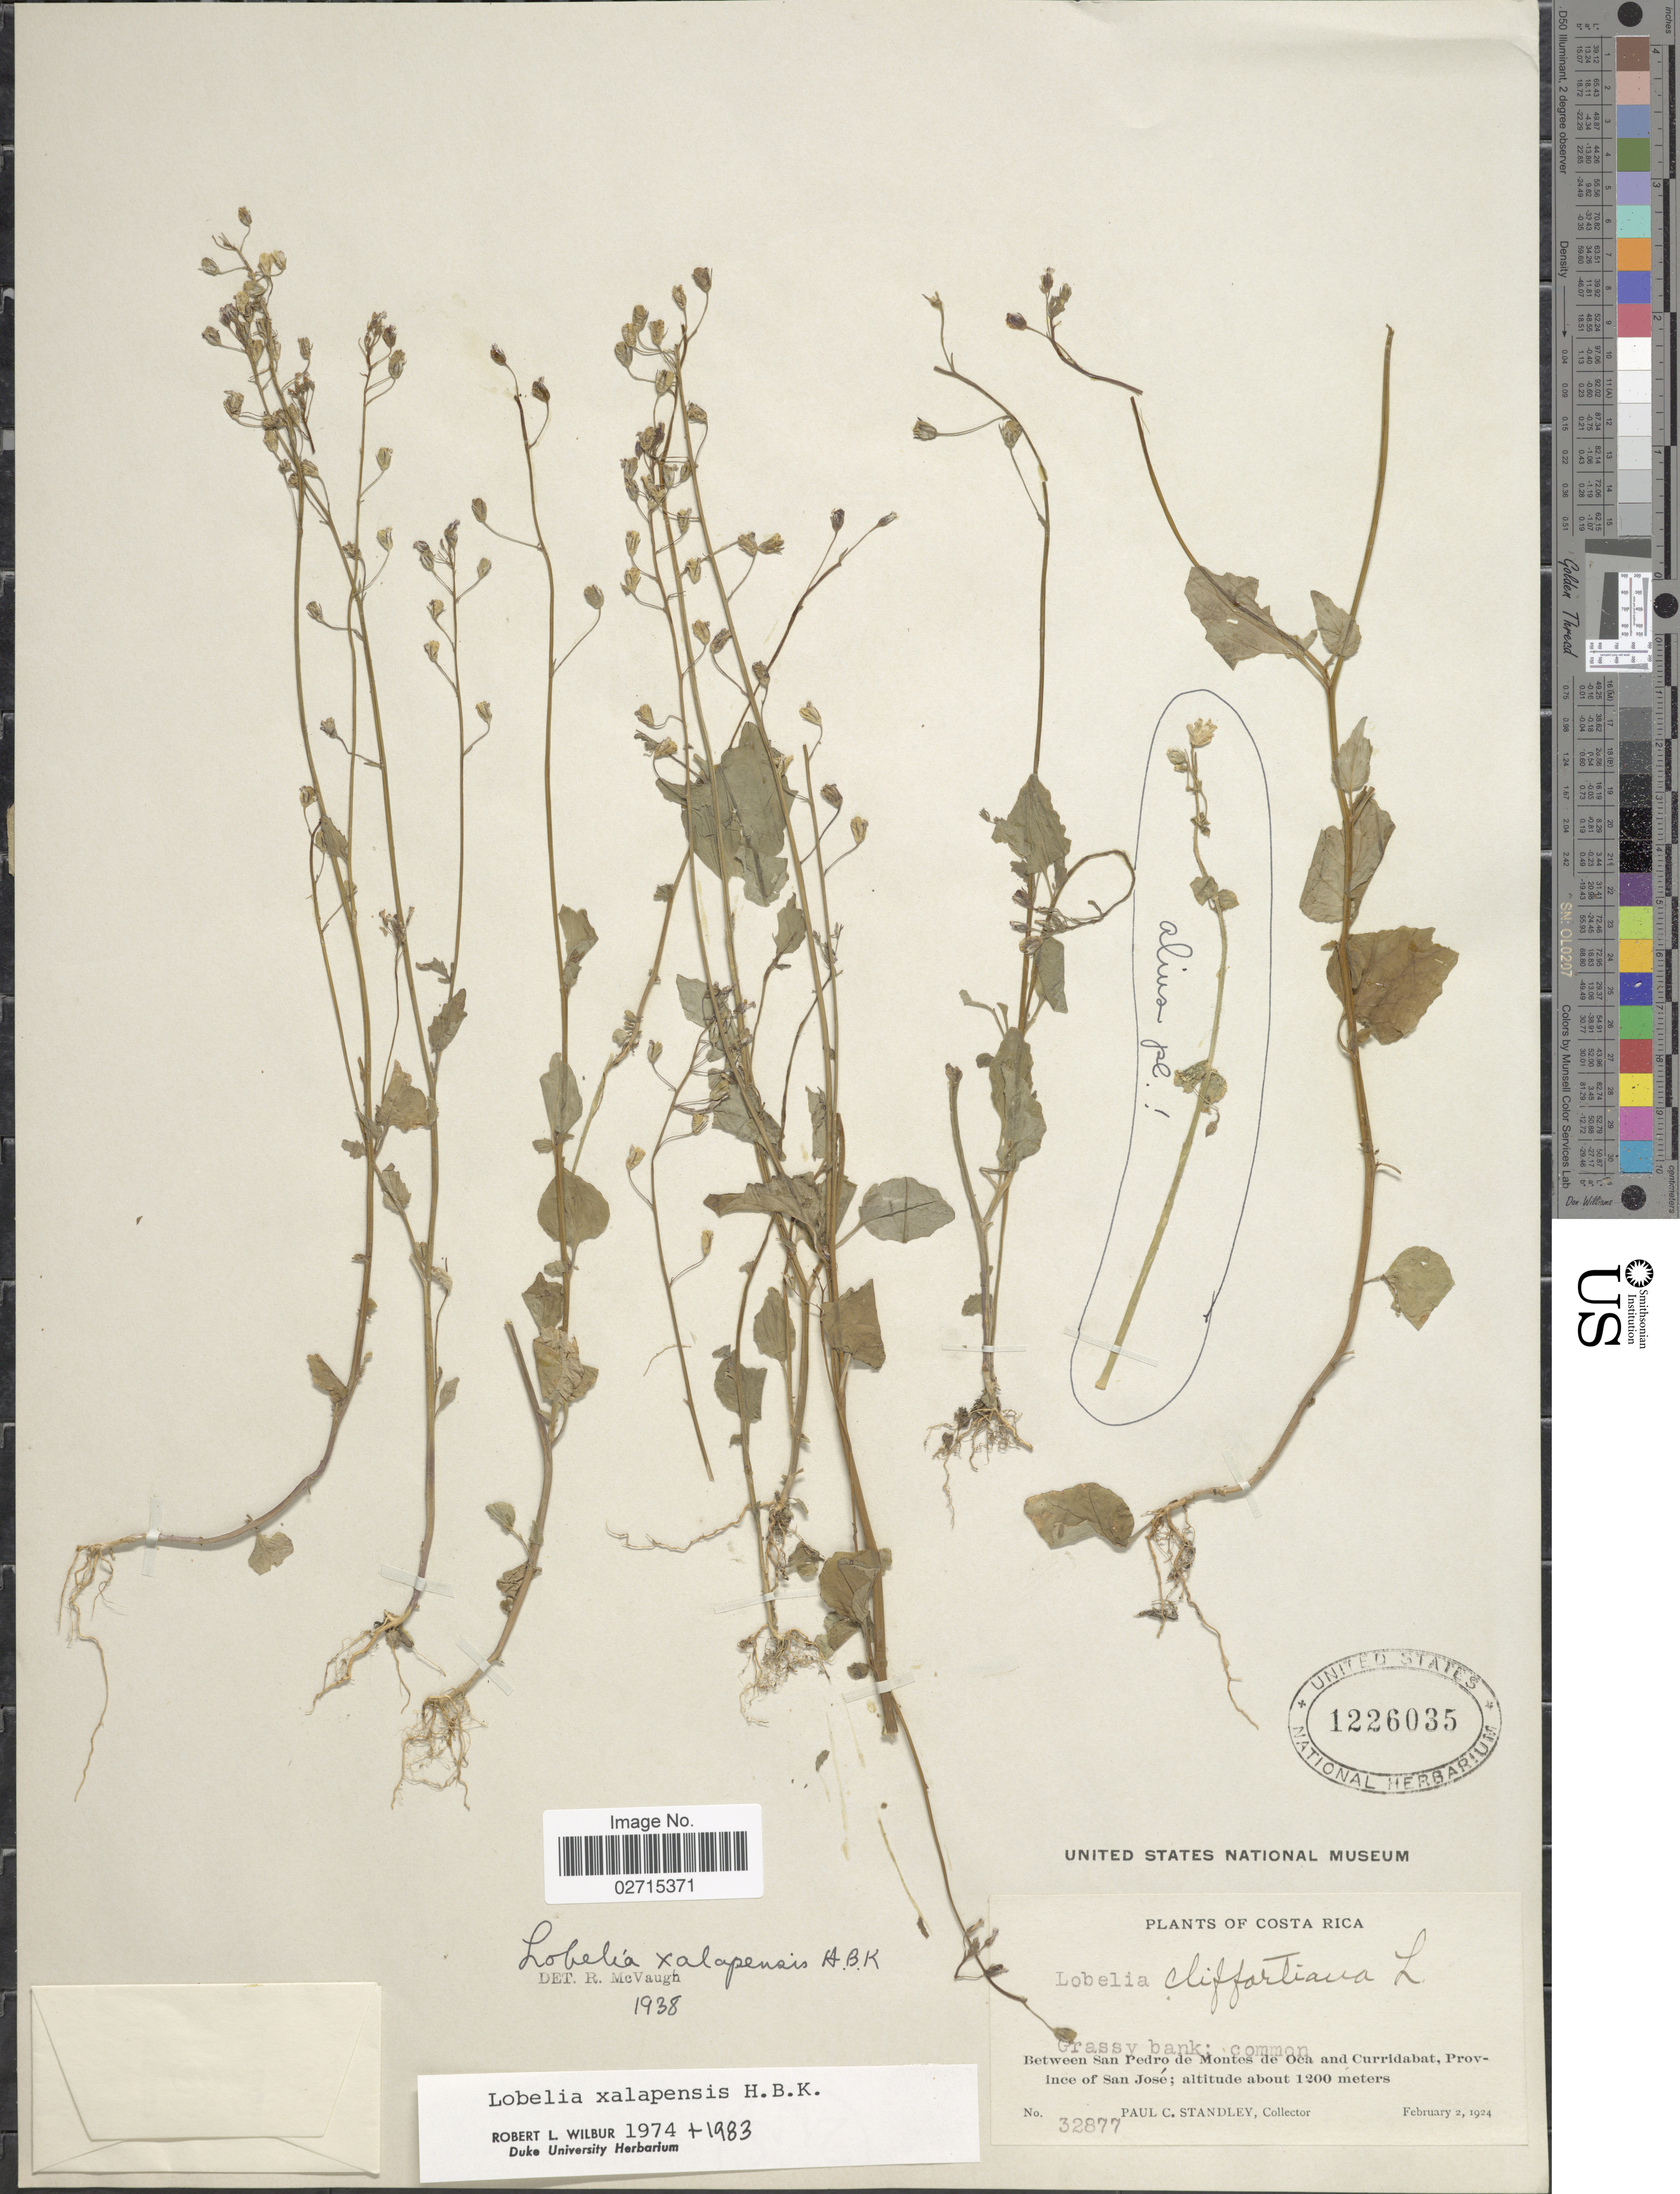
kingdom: Plantae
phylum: Tracheophyta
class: Magnoliopsida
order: Asterales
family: Campanulaceae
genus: Lobelia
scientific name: Lobelia xalapensis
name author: Kunth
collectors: P. C. Standley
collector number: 32877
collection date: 1924-02-02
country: Costa Rica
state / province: San José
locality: Between San Pedro de Montes de Oca and Curridabat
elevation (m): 1200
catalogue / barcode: US 1226035